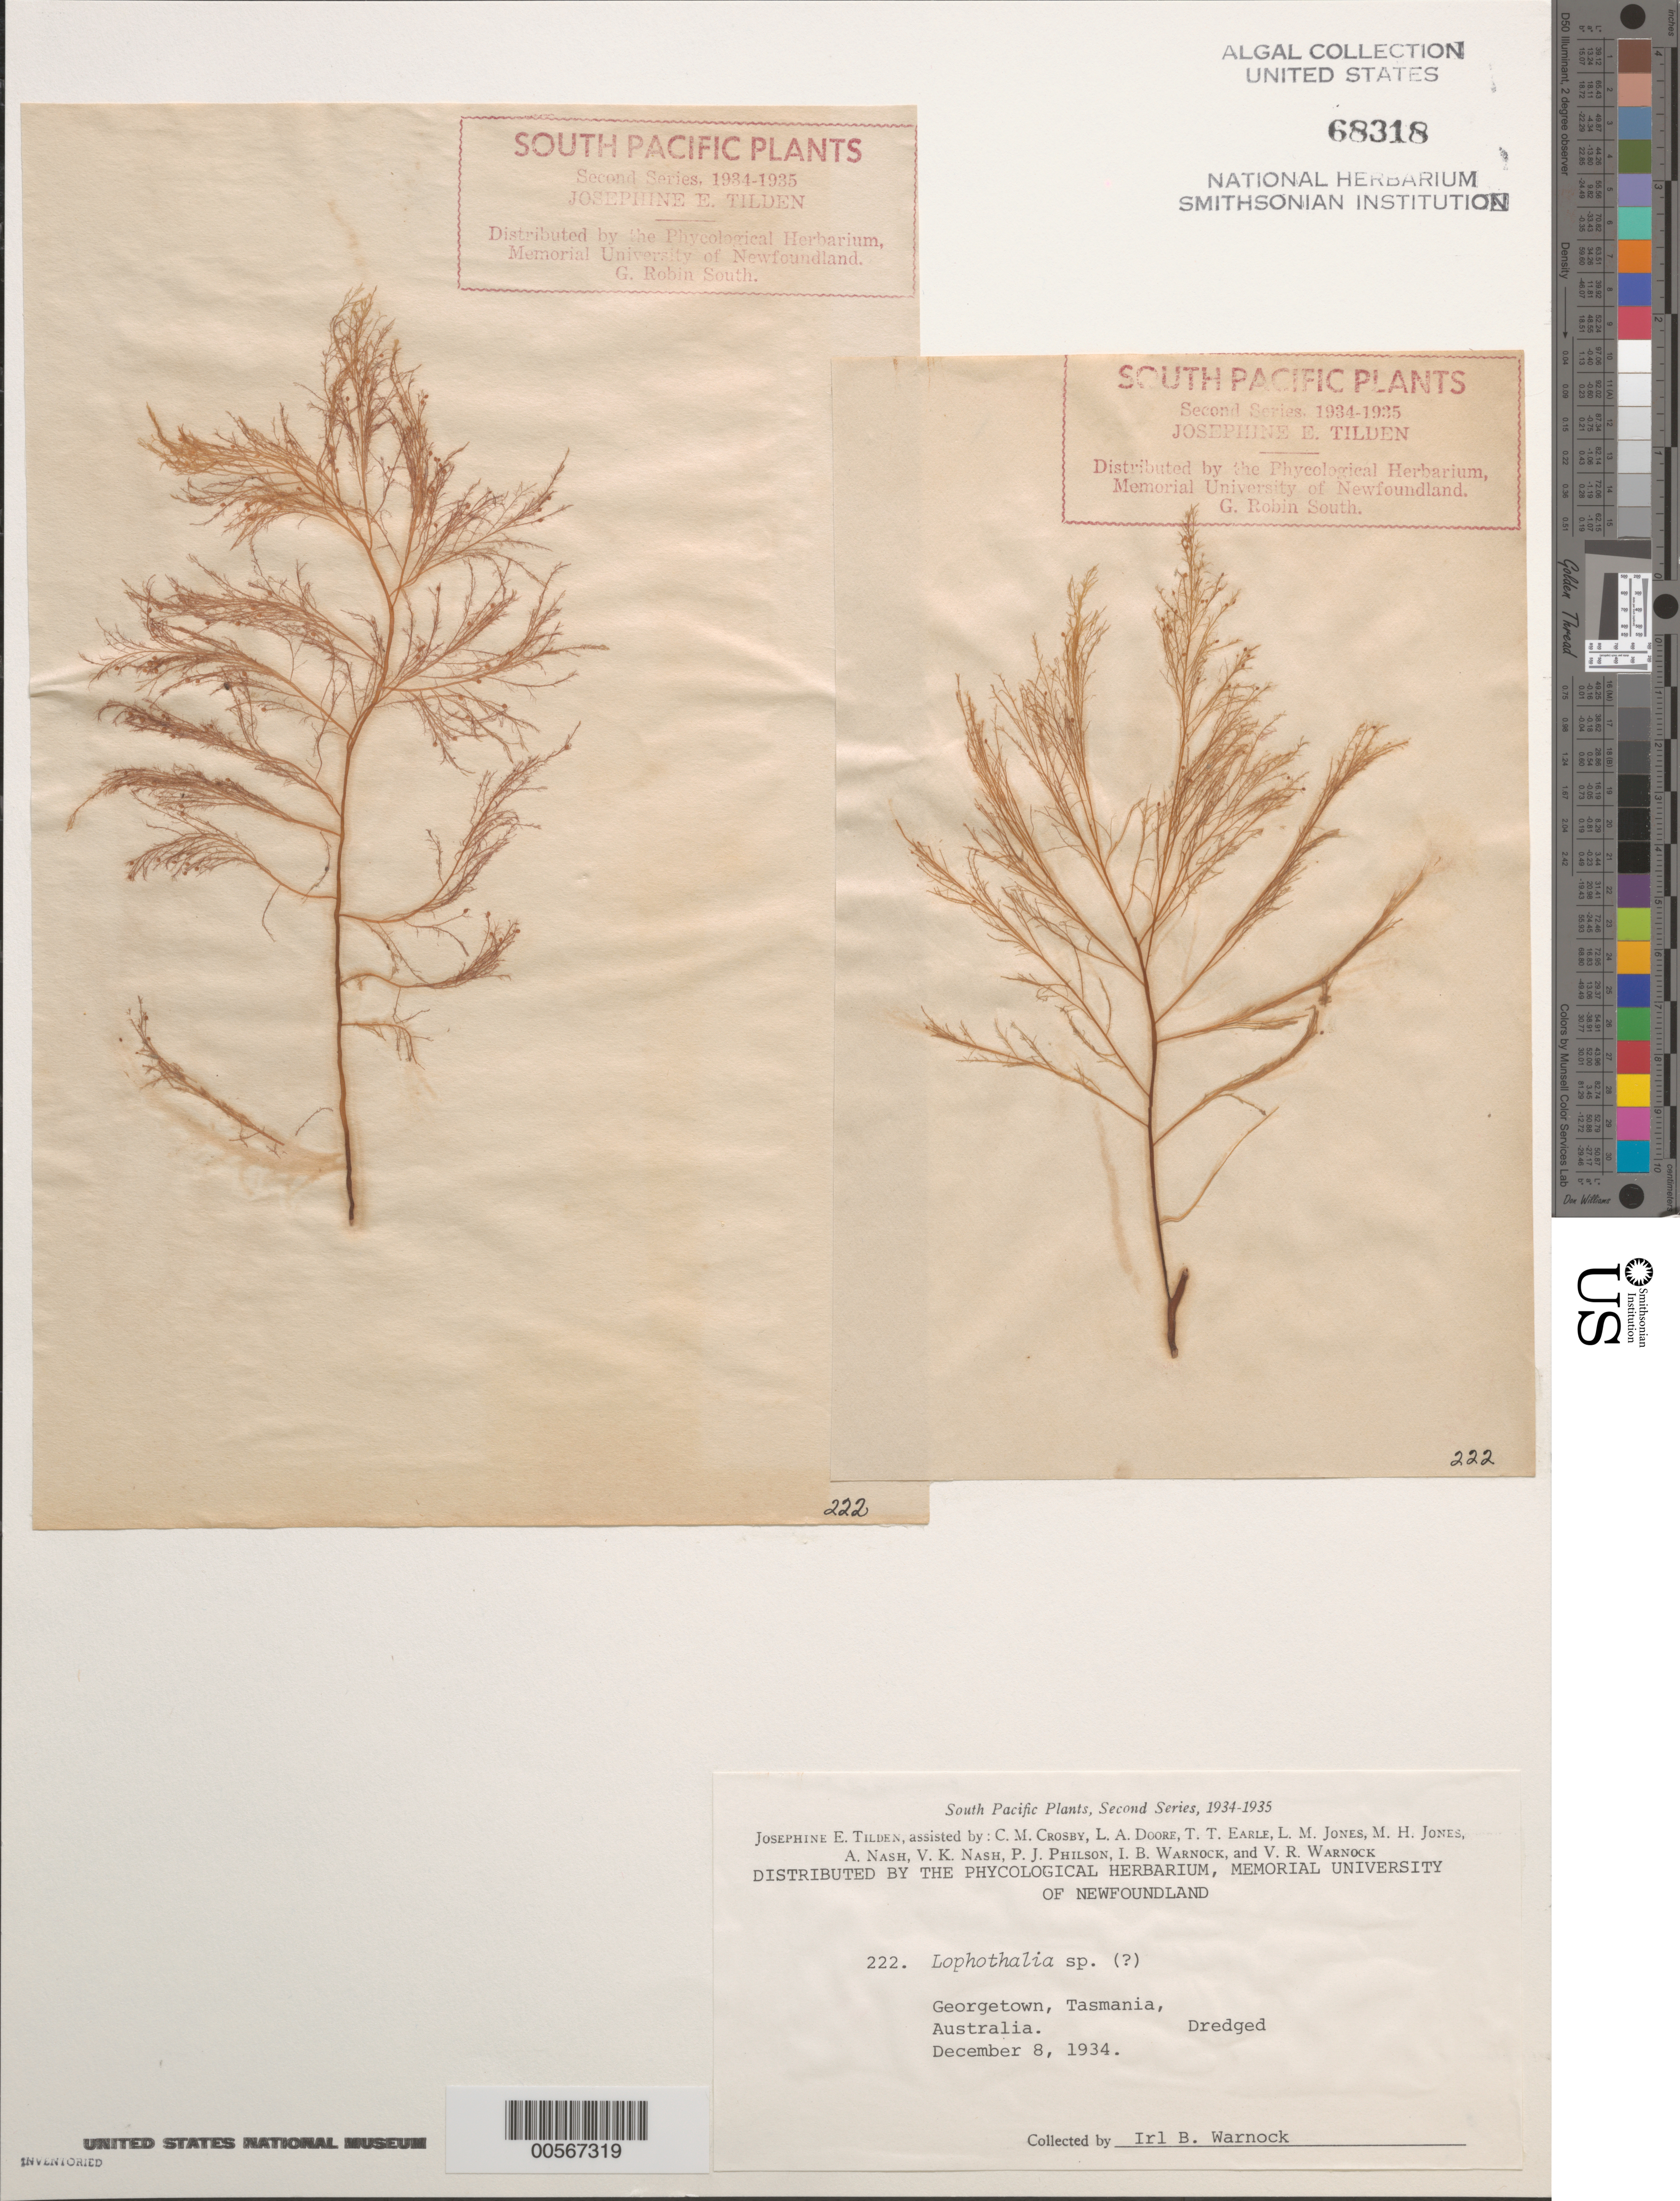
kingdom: Plantae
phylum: Rhodophyta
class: Florideophyceae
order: Ceramiales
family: Rhodomelaceae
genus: Lophothalia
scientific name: Lophothalia sp.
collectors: I. Warnock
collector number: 222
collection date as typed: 08 Dec 1934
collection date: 1934-12-08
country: Australia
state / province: Tasmania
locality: George Town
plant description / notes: Tilden, South Pacific Plants, Second Series, 1934-1935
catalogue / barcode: US 68318